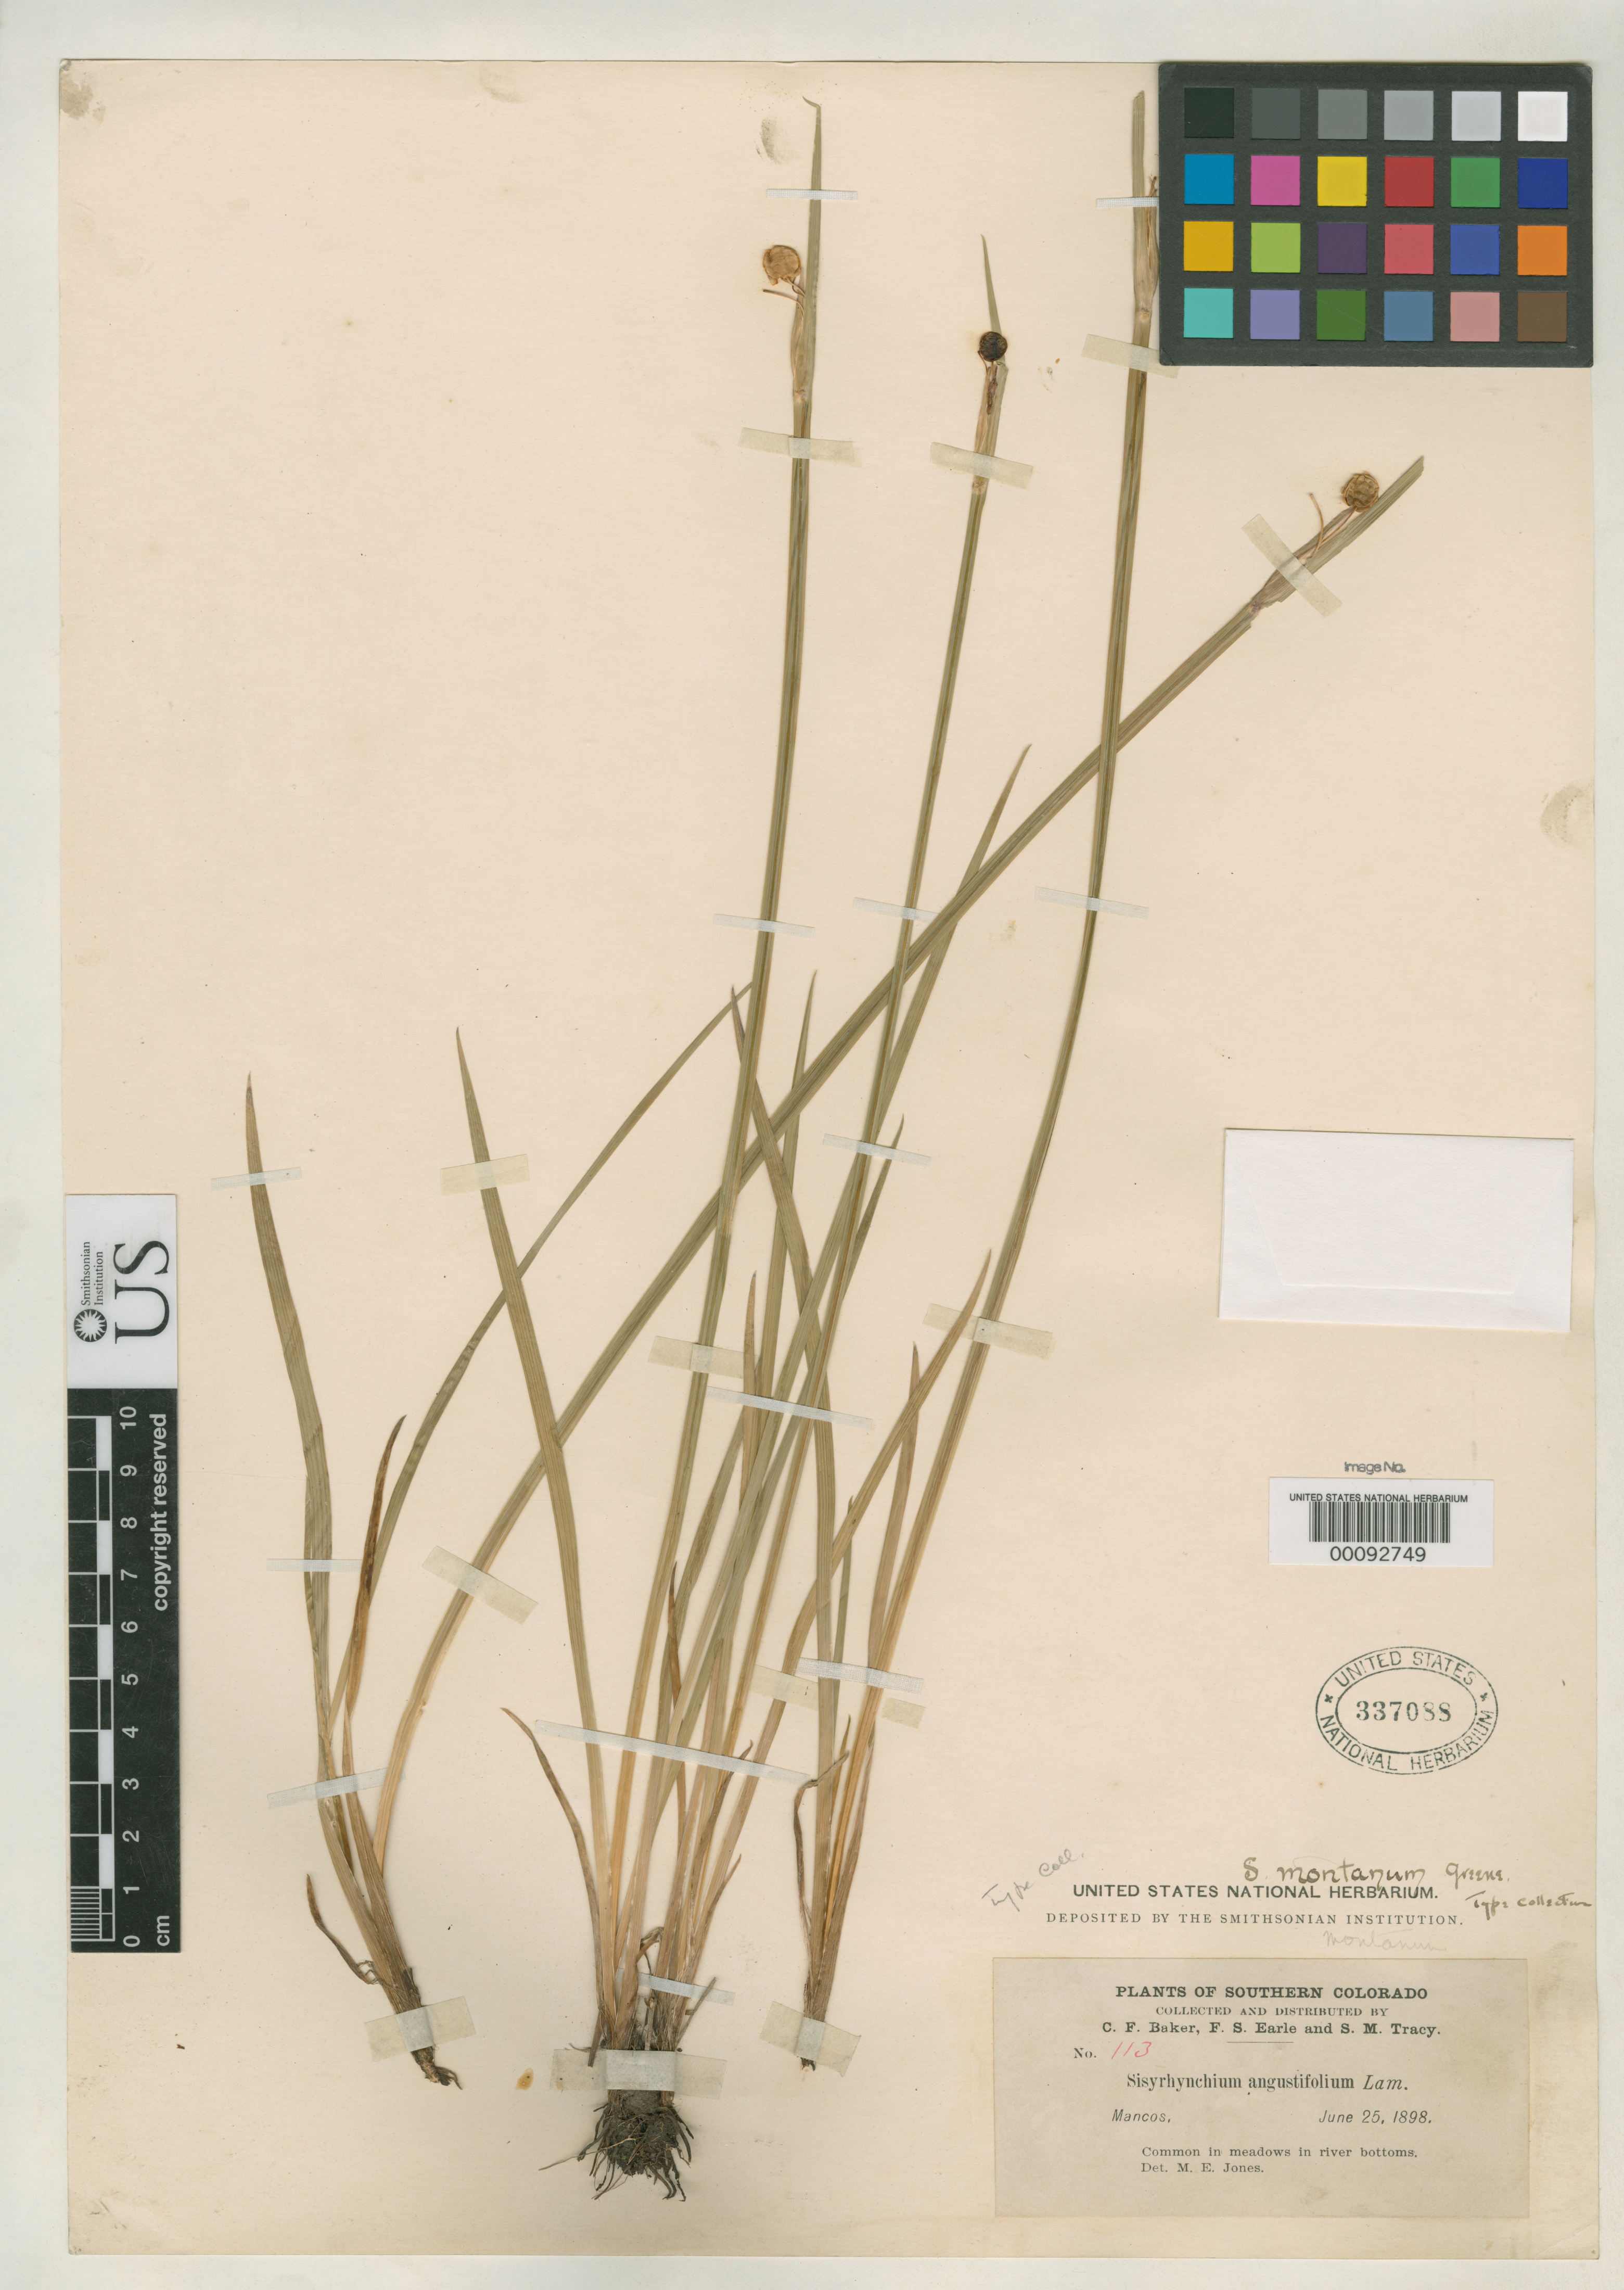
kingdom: Plantae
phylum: Tracheophyta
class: Liliopsida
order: Asparagales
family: Iridaceae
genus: Sisyrinchium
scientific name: Sisyrinchium montanum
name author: Greene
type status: Isosyntype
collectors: C. F. Baker, F. S. Earle & S. M. Tracy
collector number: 113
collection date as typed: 25 Jun 1898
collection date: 1898-06-25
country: United States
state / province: Colorado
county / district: Montezuma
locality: Mancos River.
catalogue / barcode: US 337088